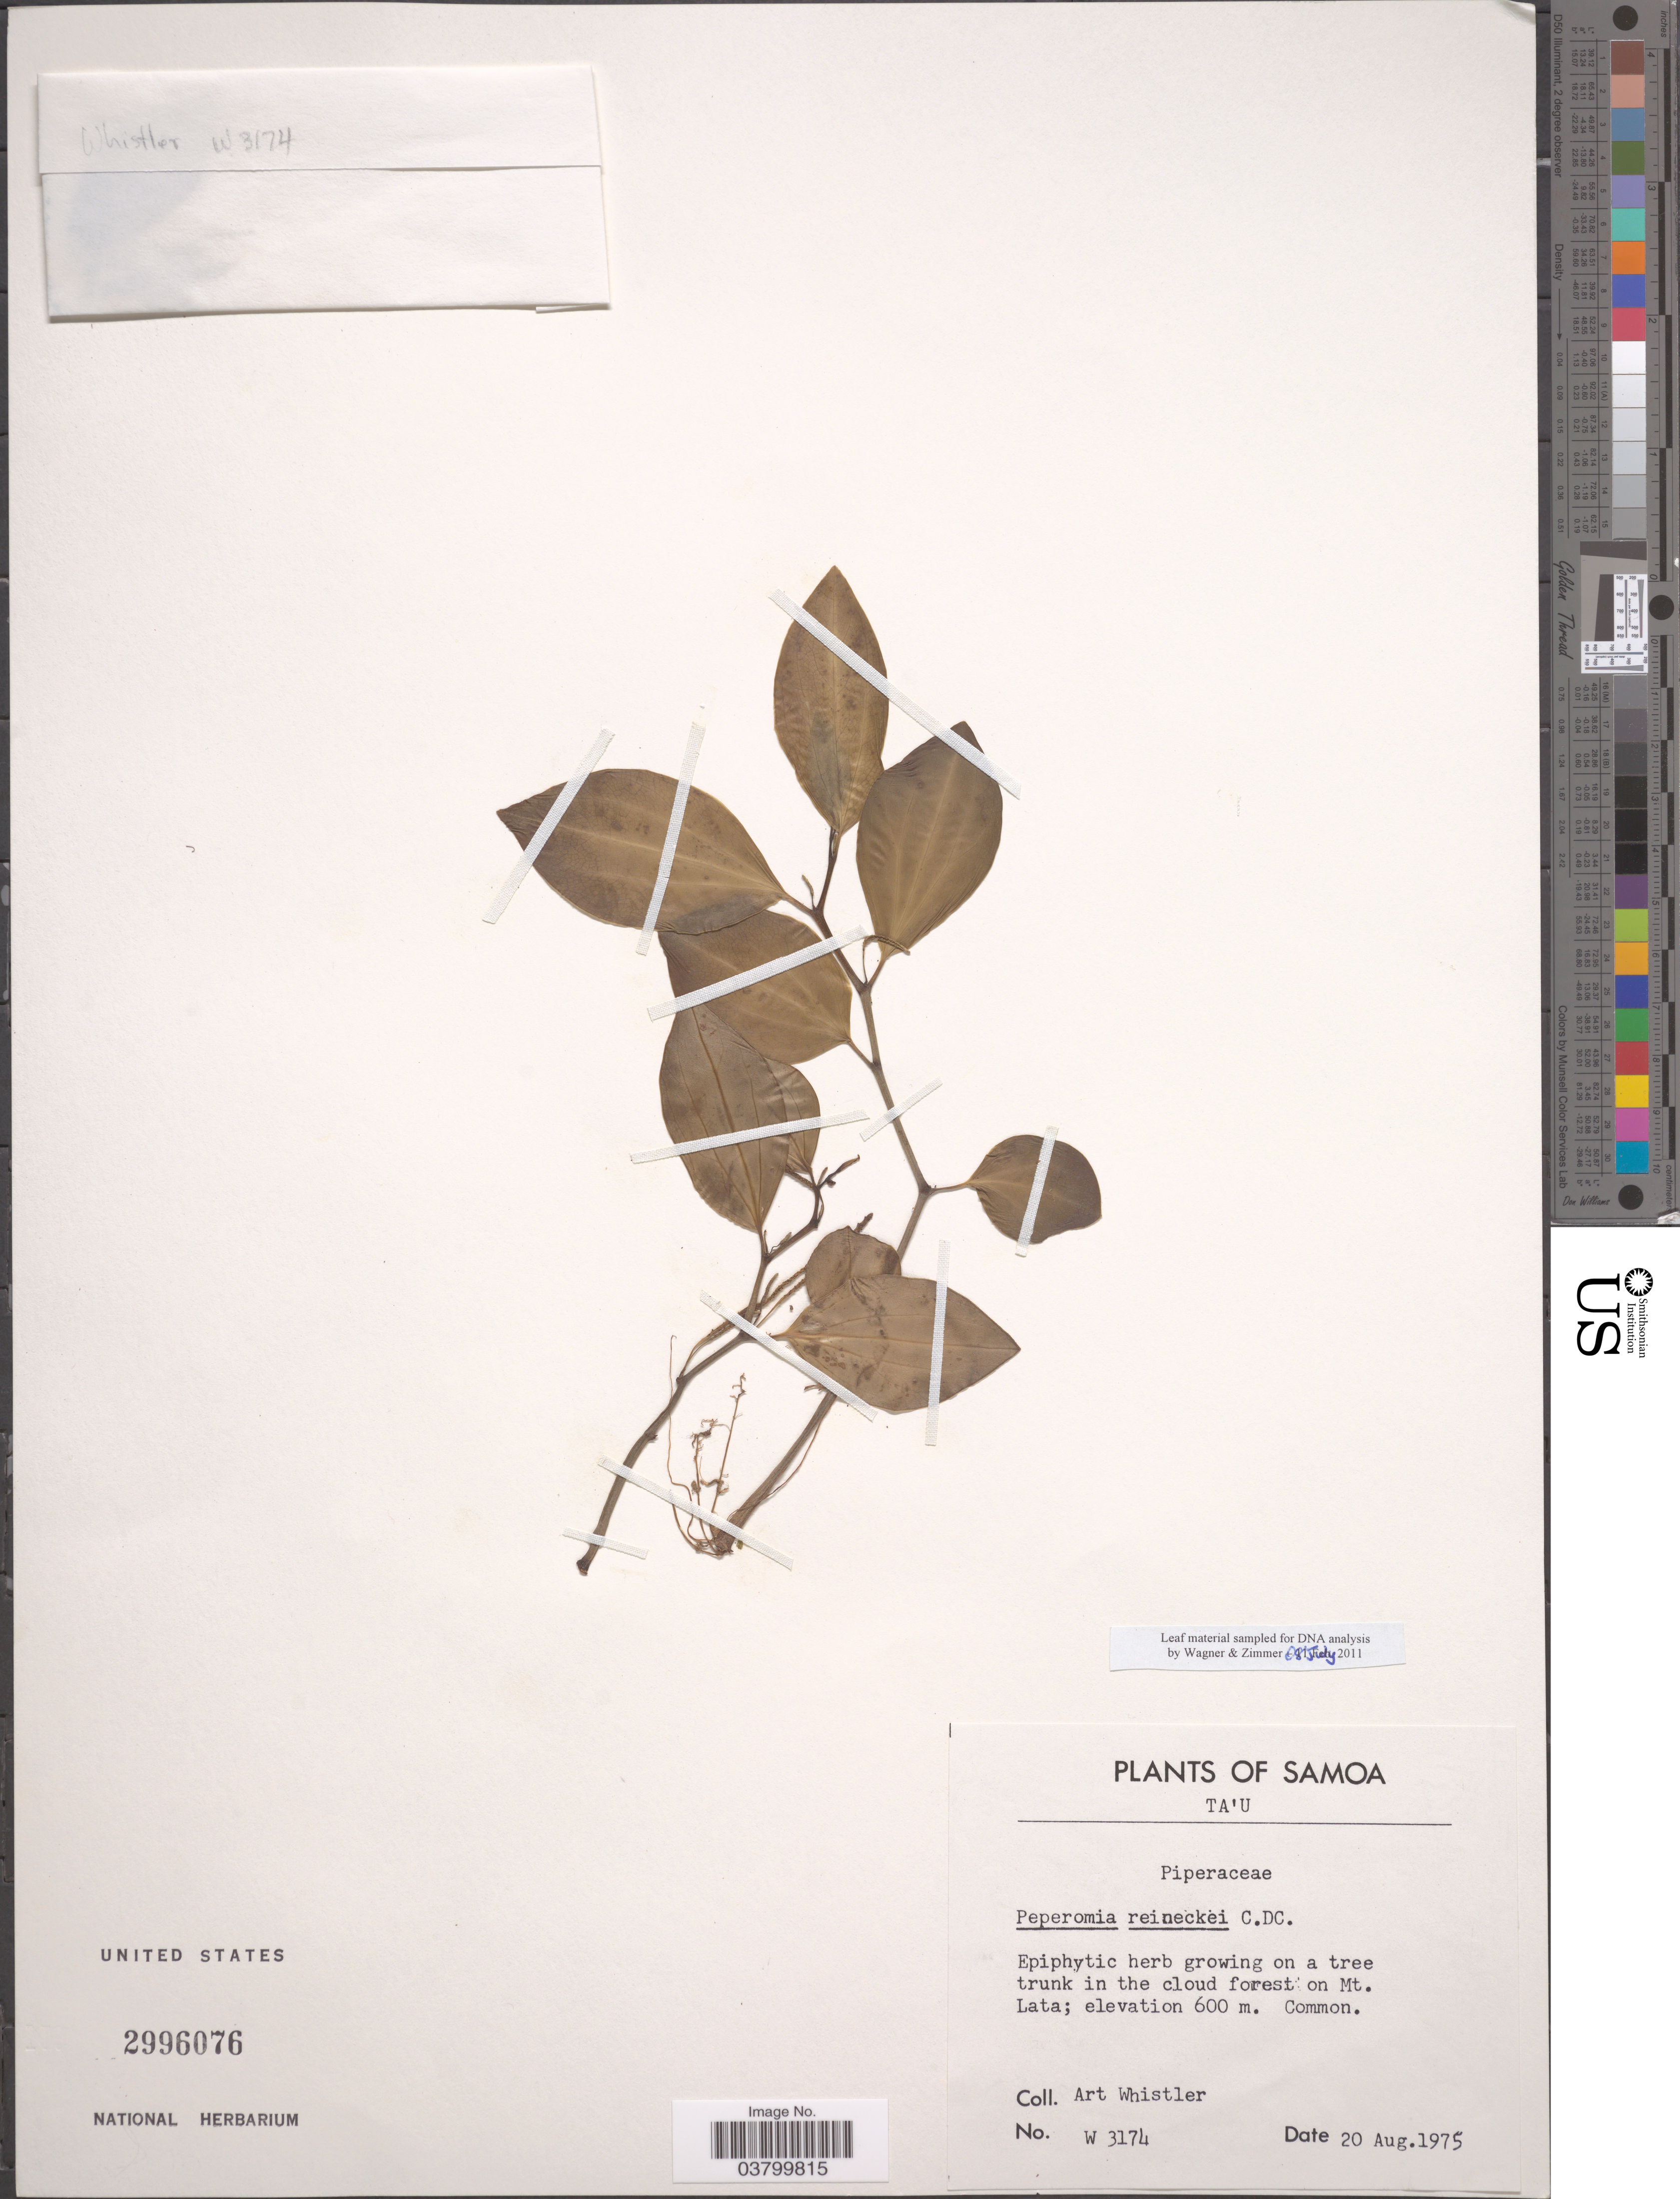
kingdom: Plantae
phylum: Tracheophyta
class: Magnoliopsida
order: Piperales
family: Piperaceae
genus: Peperomia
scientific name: Peperomia reineckei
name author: C. DC.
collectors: A. Whistler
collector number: W3174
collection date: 1975-08-20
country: American Samoa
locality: Samoa. Ta'u. On a tree trunk in the cloud forest of Mt. Lata.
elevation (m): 600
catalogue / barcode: US 2996076